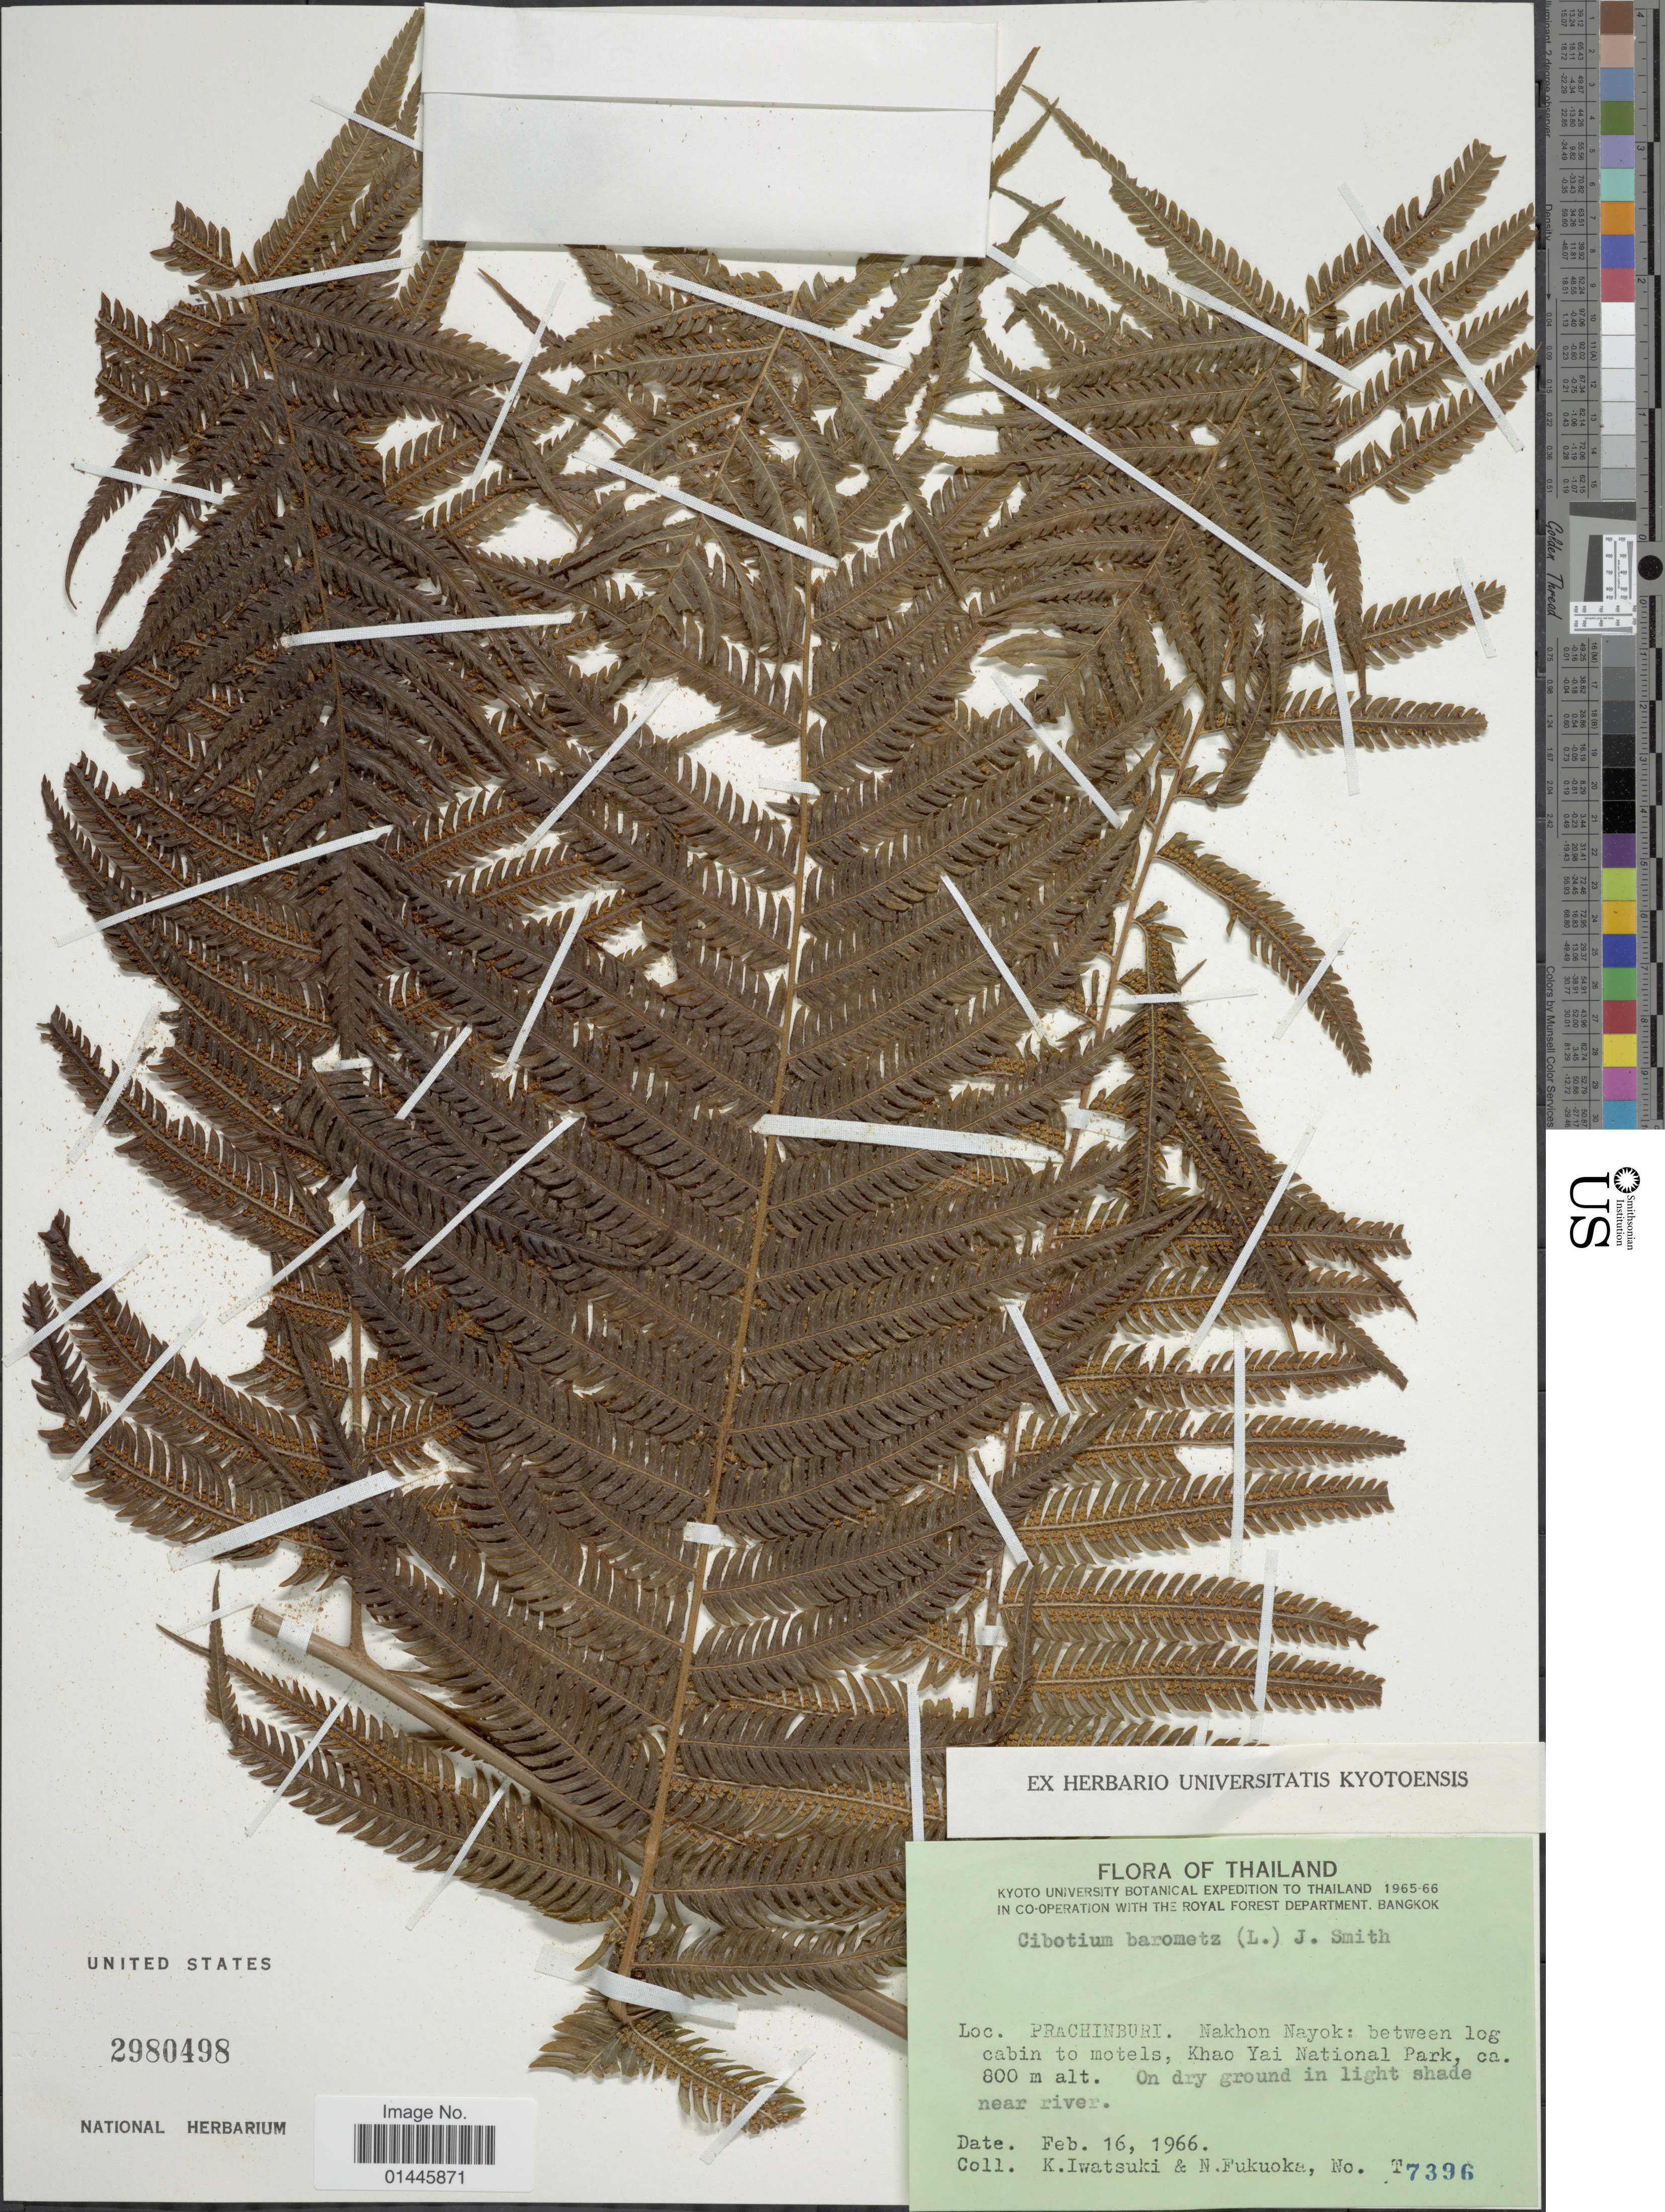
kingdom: Plantae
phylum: Tracheophyta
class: Polypodiopsida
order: Cyatheales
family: Cibotiaceae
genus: Cibotium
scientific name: Cibotium barometz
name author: (L.) J. Sm.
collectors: K. Iwatsuki & N. Fukuoka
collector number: T 7396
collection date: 1966-02-16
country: Thailand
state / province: Prachin Buri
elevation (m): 800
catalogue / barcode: US 2980498